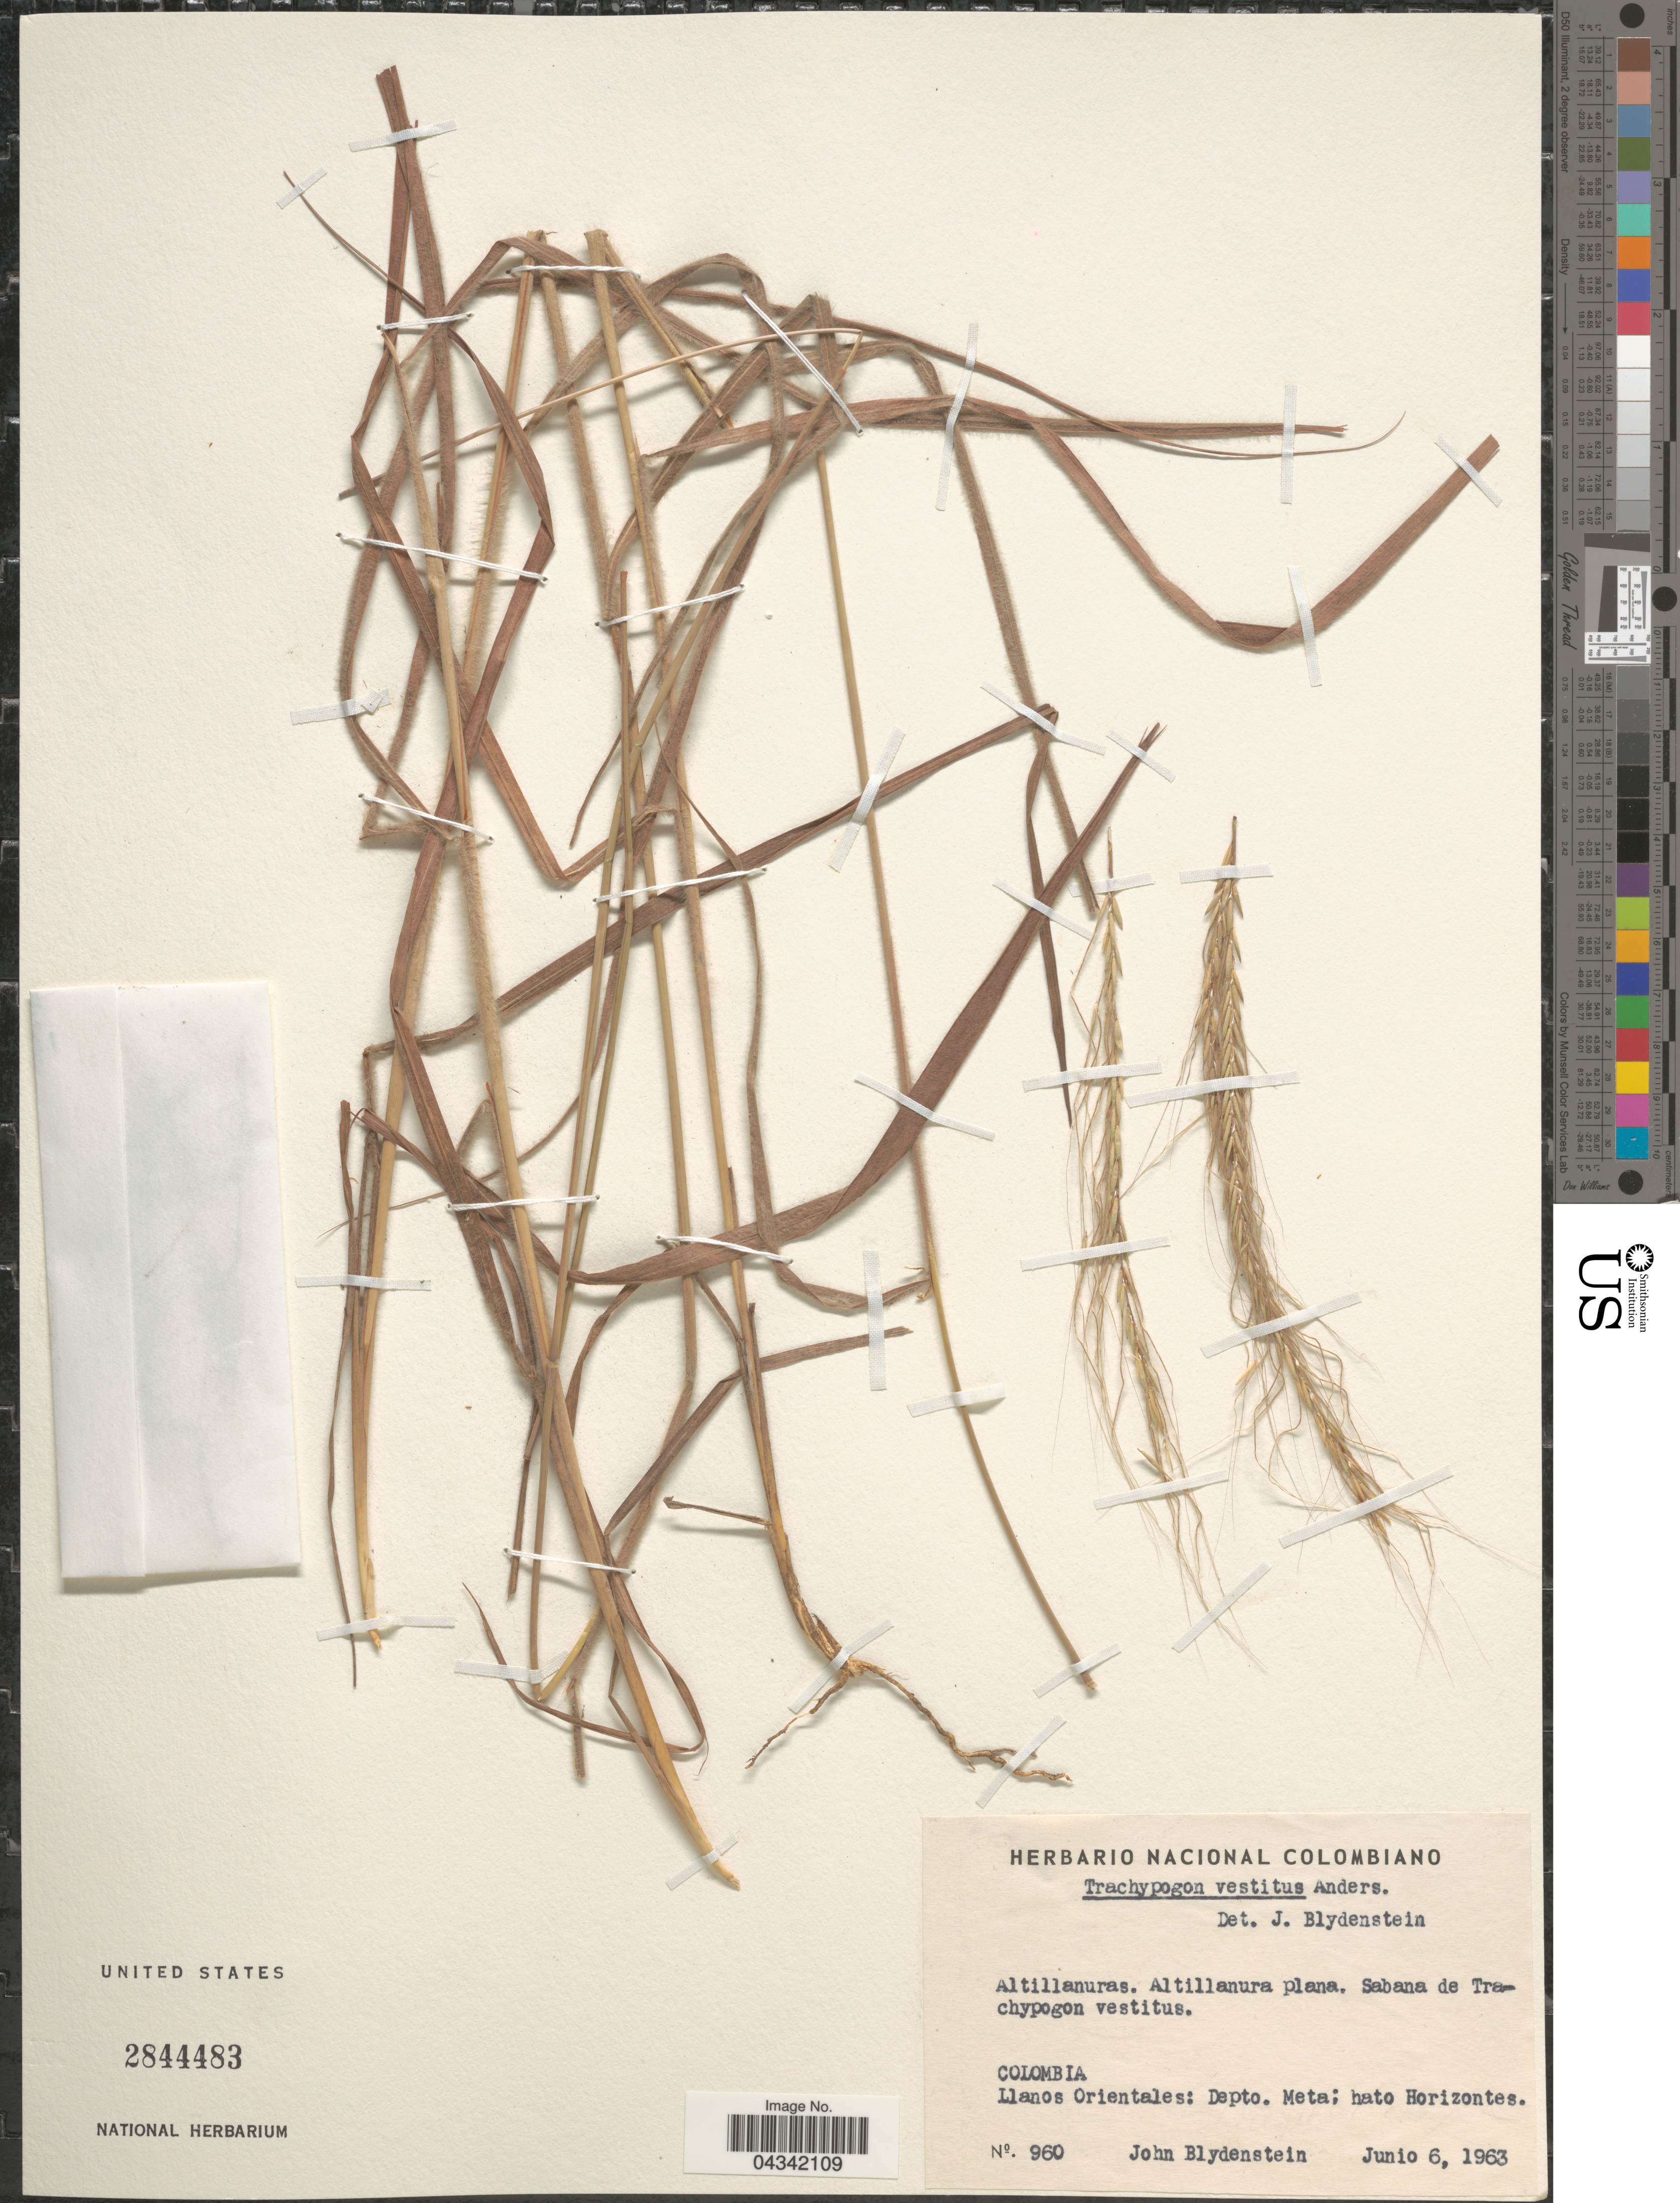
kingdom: Plantae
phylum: Tracheophyta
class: Liliopsida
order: Poales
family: Poaceae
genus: Trachypogon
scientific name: Trachypogon vestitus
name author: L. Andersson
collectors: J. Blydenstein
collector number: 960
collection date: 1963-06-06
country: Colombia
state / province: Meta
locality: Llanos Orientales: Depto. Meta; hato Horizonte.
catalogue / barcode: US 2844483